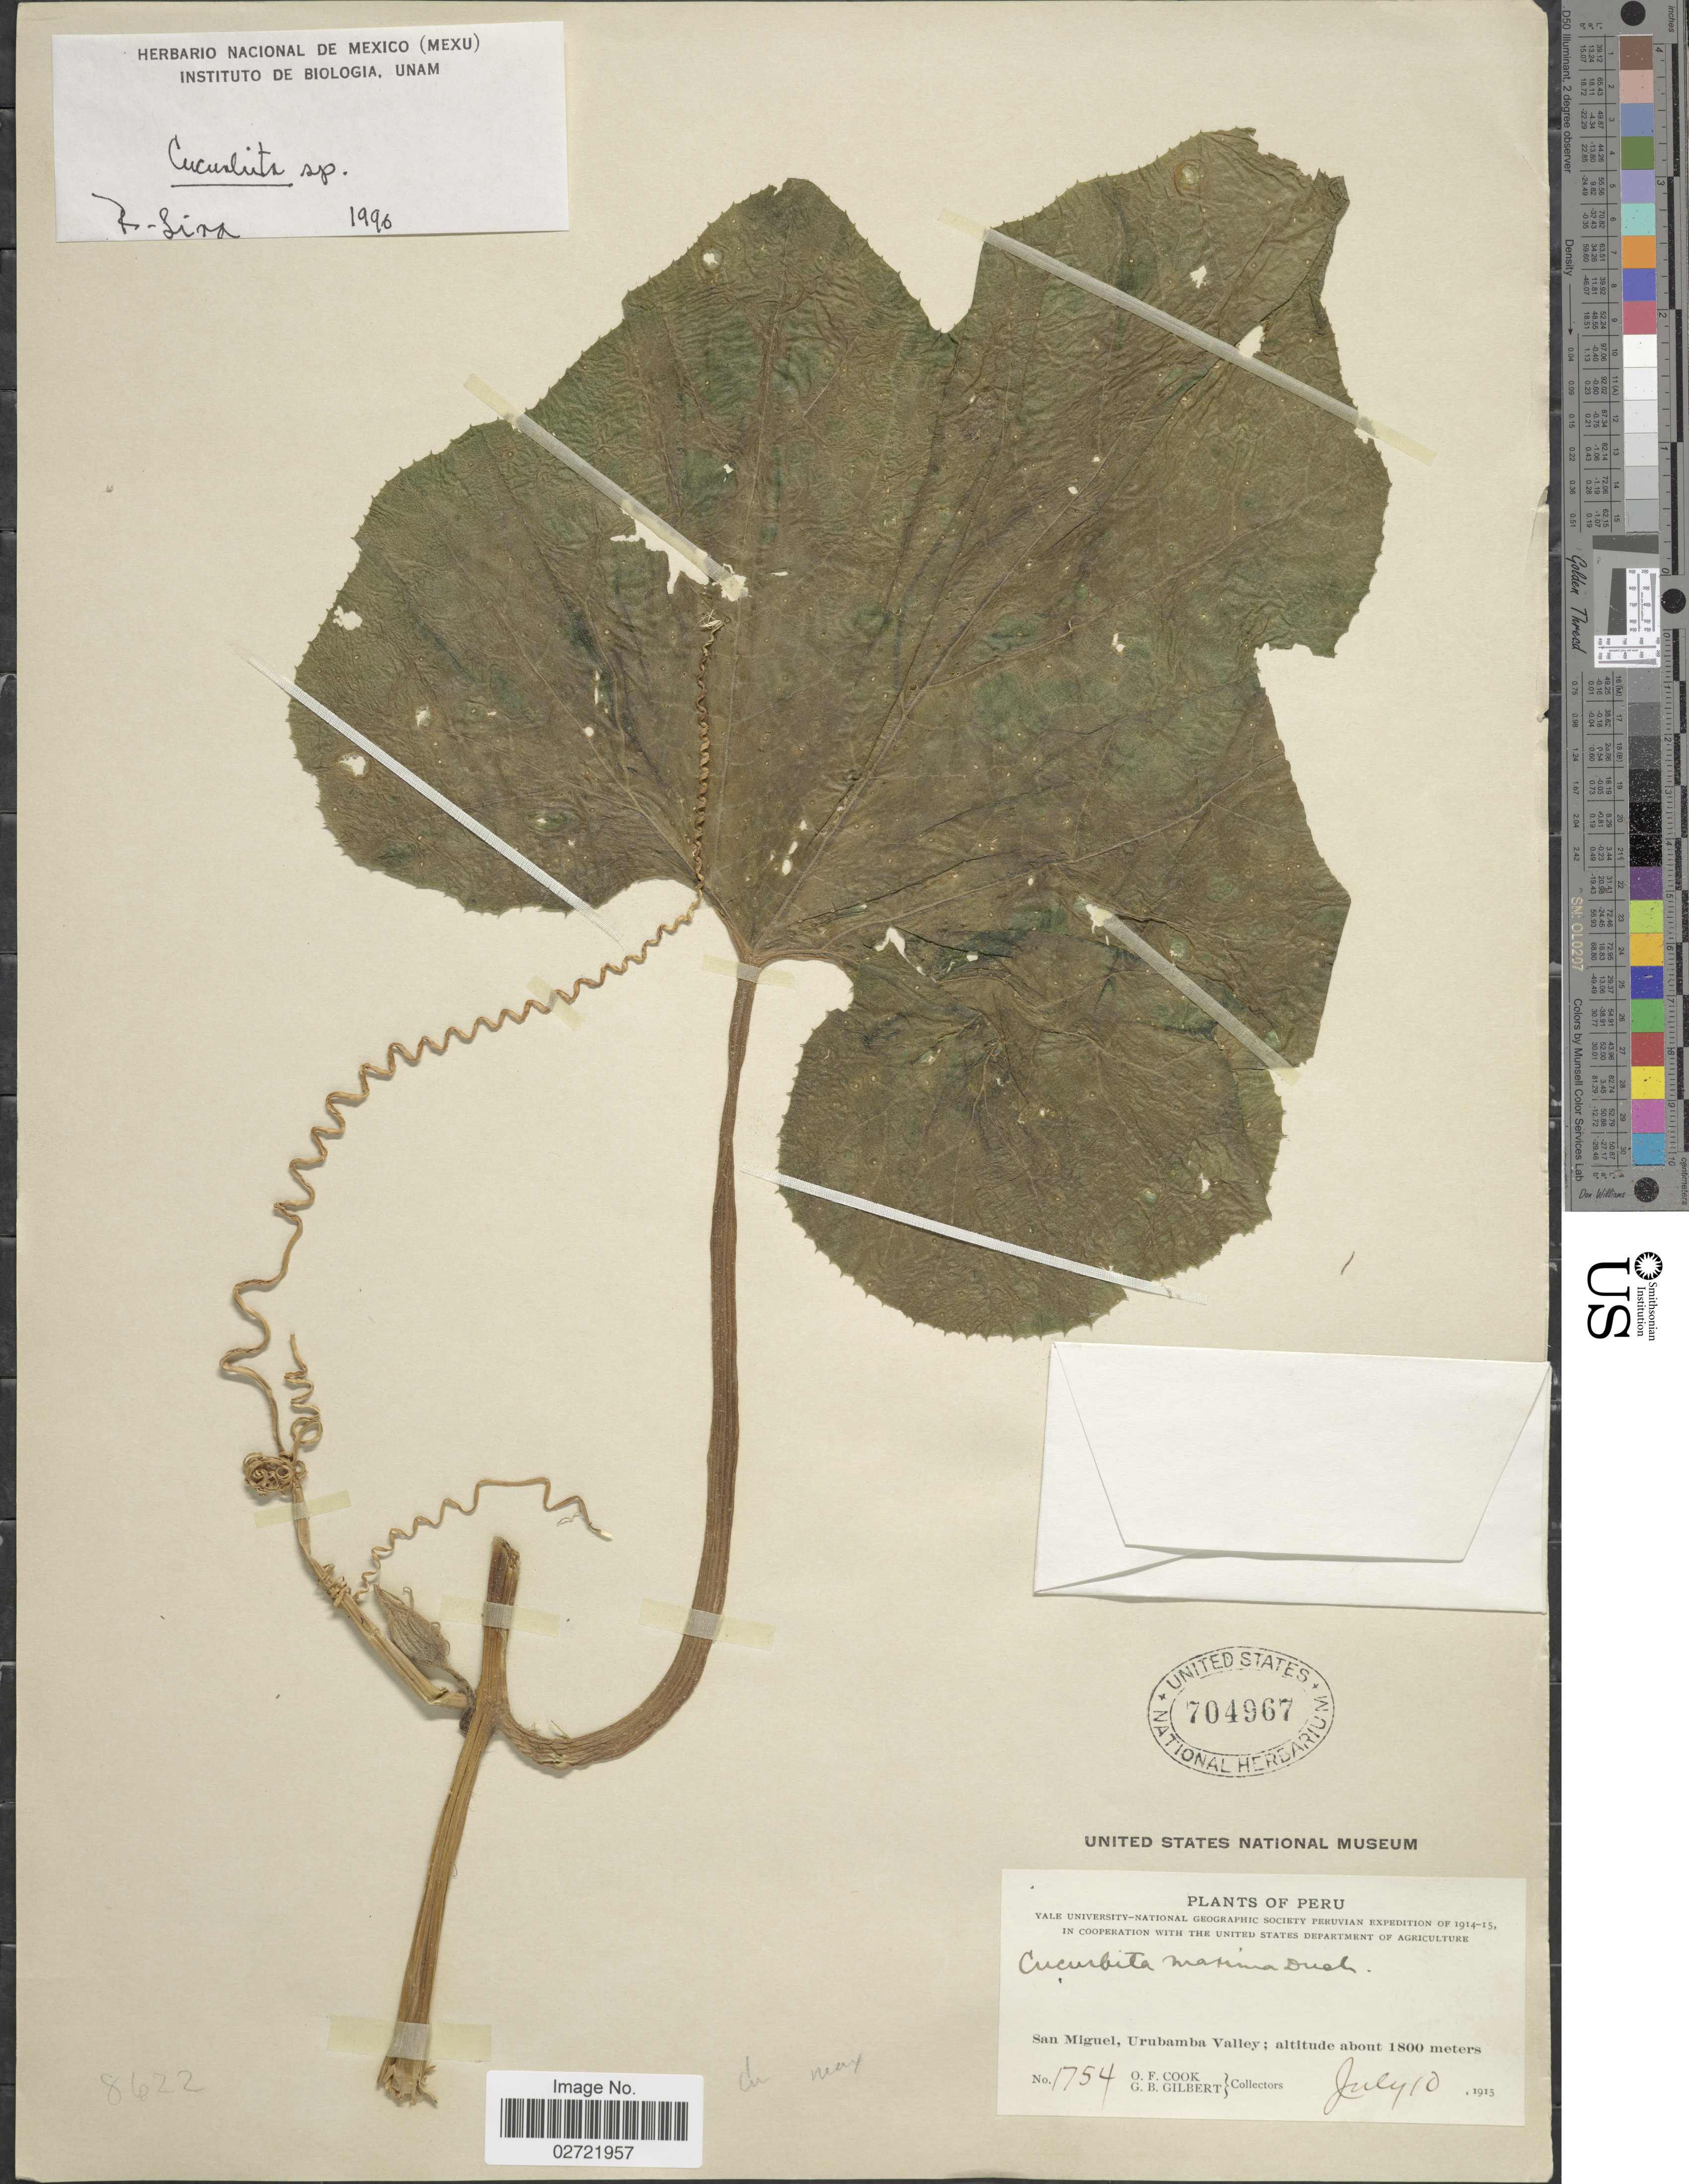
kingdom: Plantae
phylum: Tracheophyta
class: Magnoliopsida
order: Cucurbitales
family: Cucurbitaceae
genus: Cucurbita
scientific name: Cucurbita sp.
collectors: O. F. Cook & G. B. Gilbert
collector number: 1754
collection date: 1915-07-10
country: Peru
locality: San Miguel, Urubamba Valley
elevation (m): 1800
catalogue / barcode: US 704967